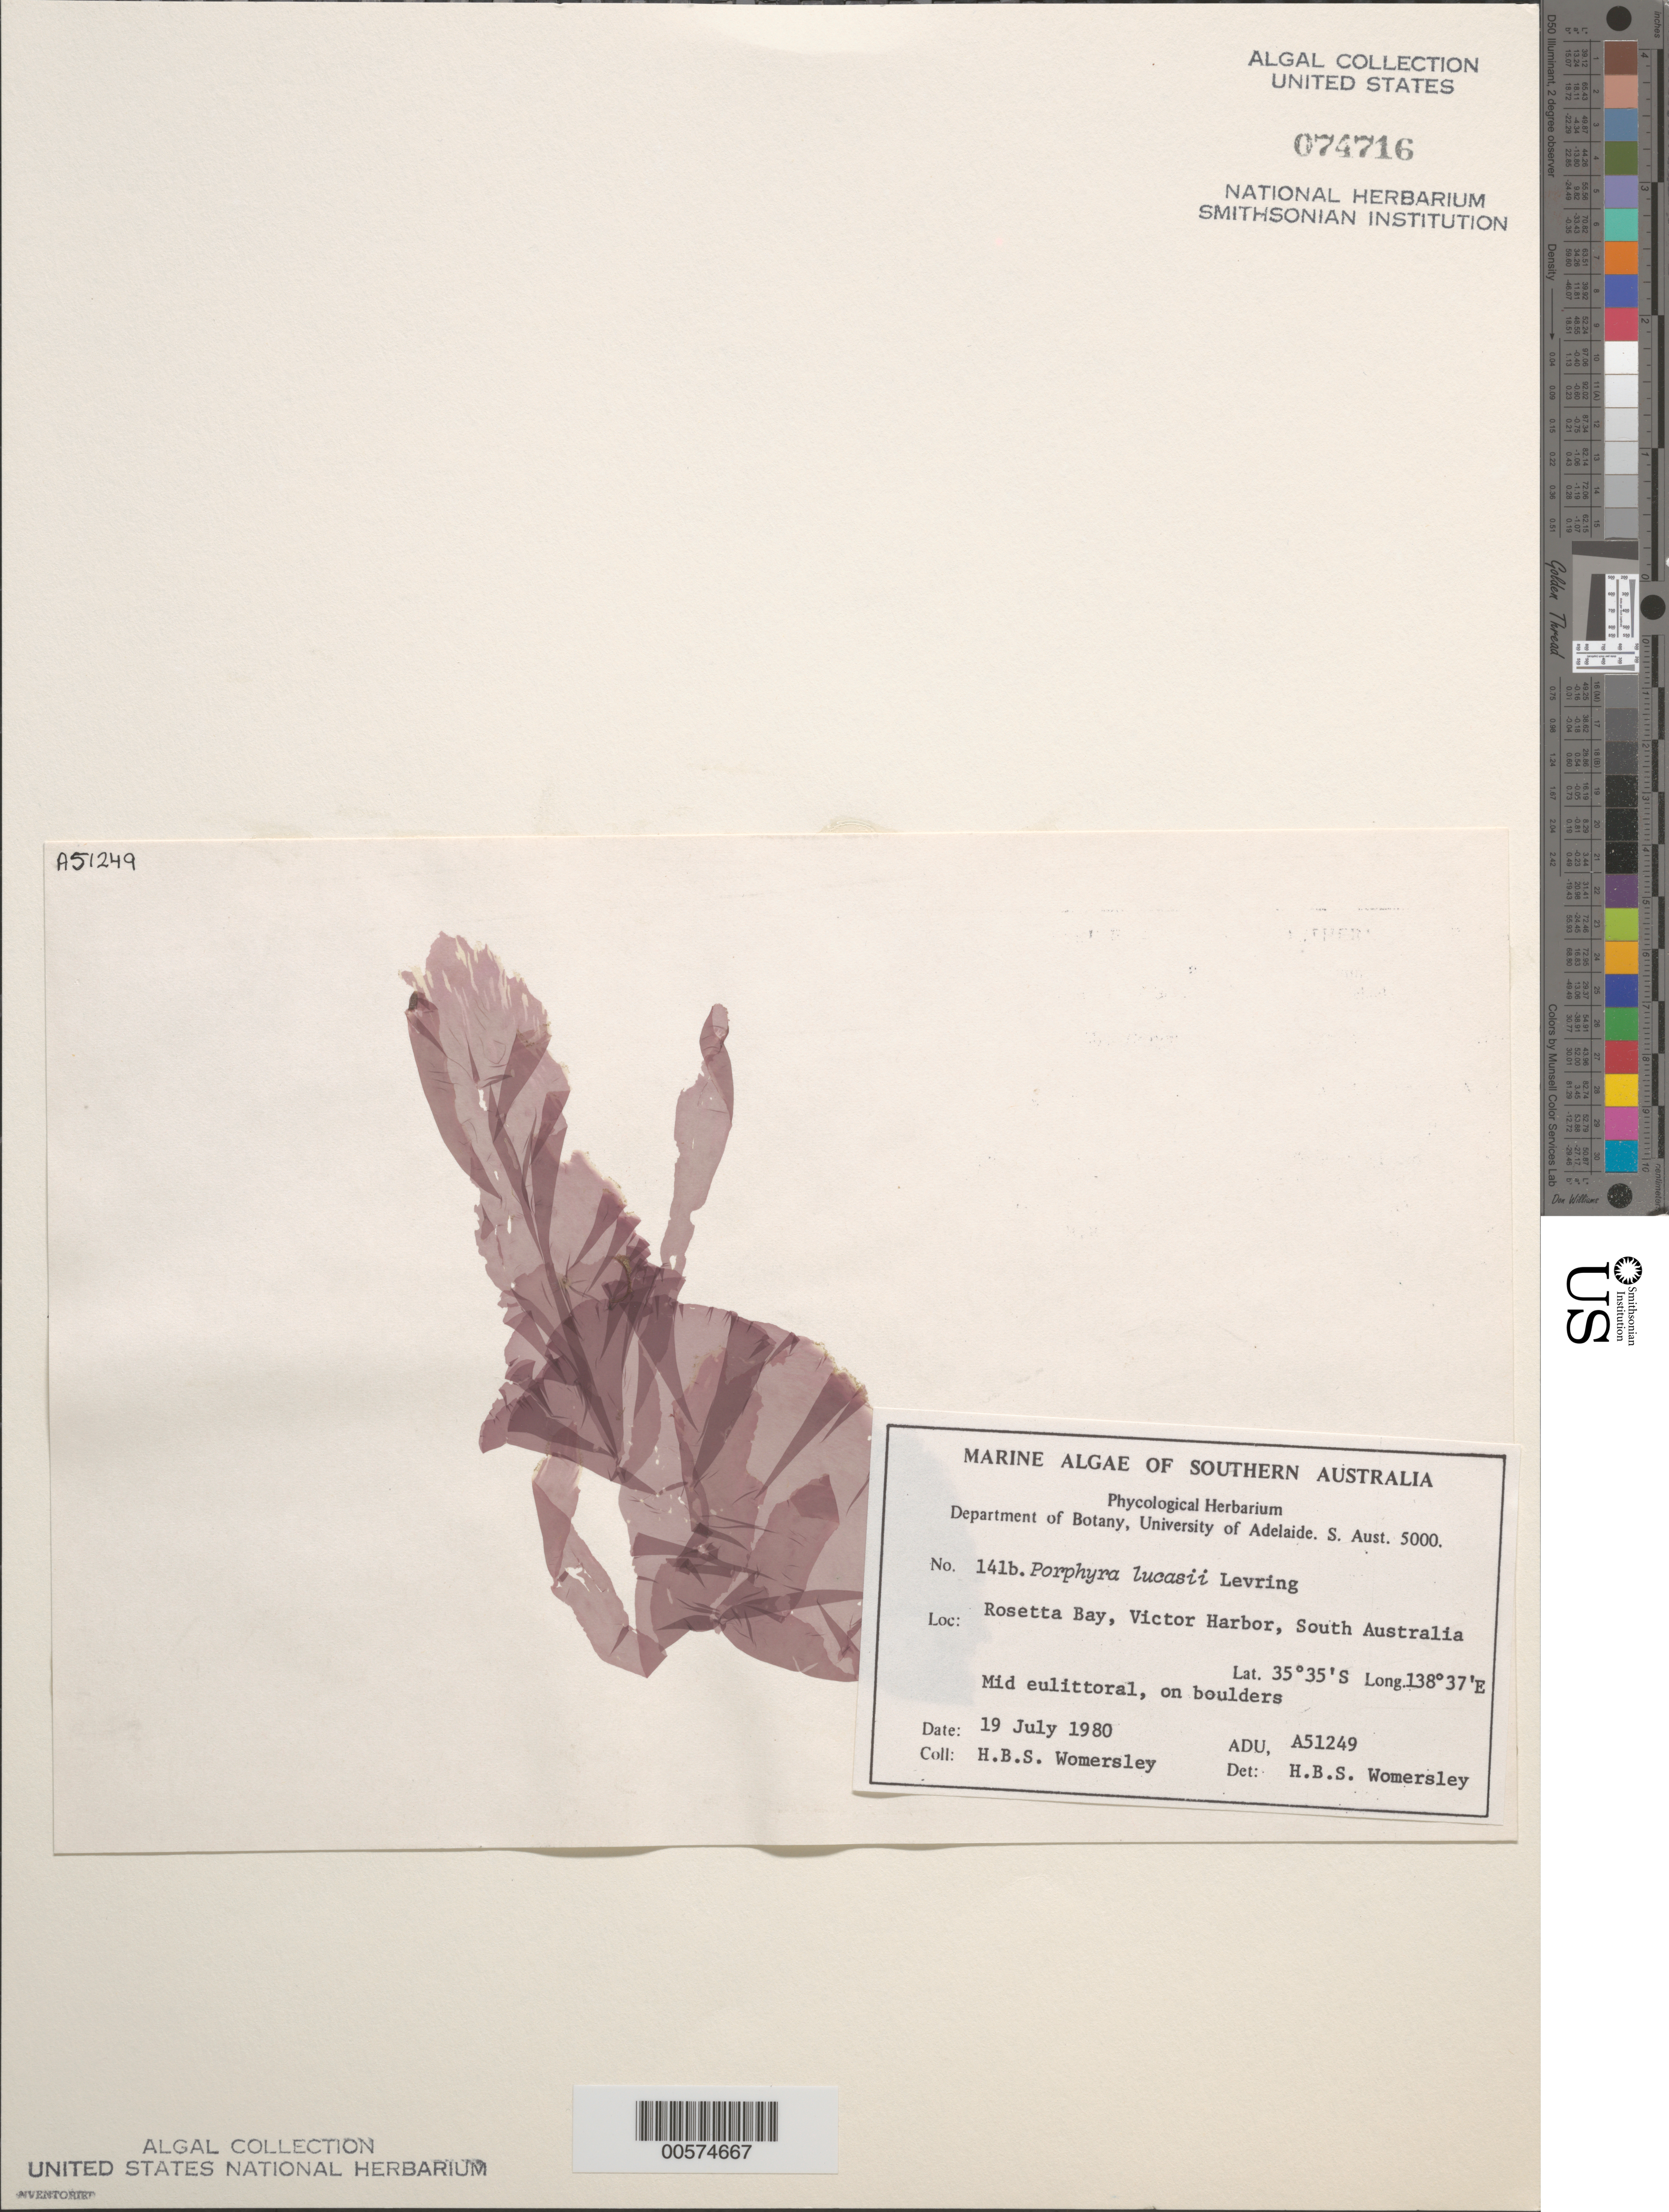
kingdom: Plantae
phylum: Rhodophyta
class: Bangiophyceae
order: Bangiales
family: Bangiaceae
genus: Porphyra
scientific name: Porphyra lucasii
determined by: Womersley, H. B. S.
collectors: H. B. S. Womersley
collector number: ADU A51249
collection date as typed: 19 Jul 1980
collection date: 1980-07-19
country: Australia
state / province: South Australia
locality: Rosetta bay, victor harbor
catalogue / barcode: US 74716